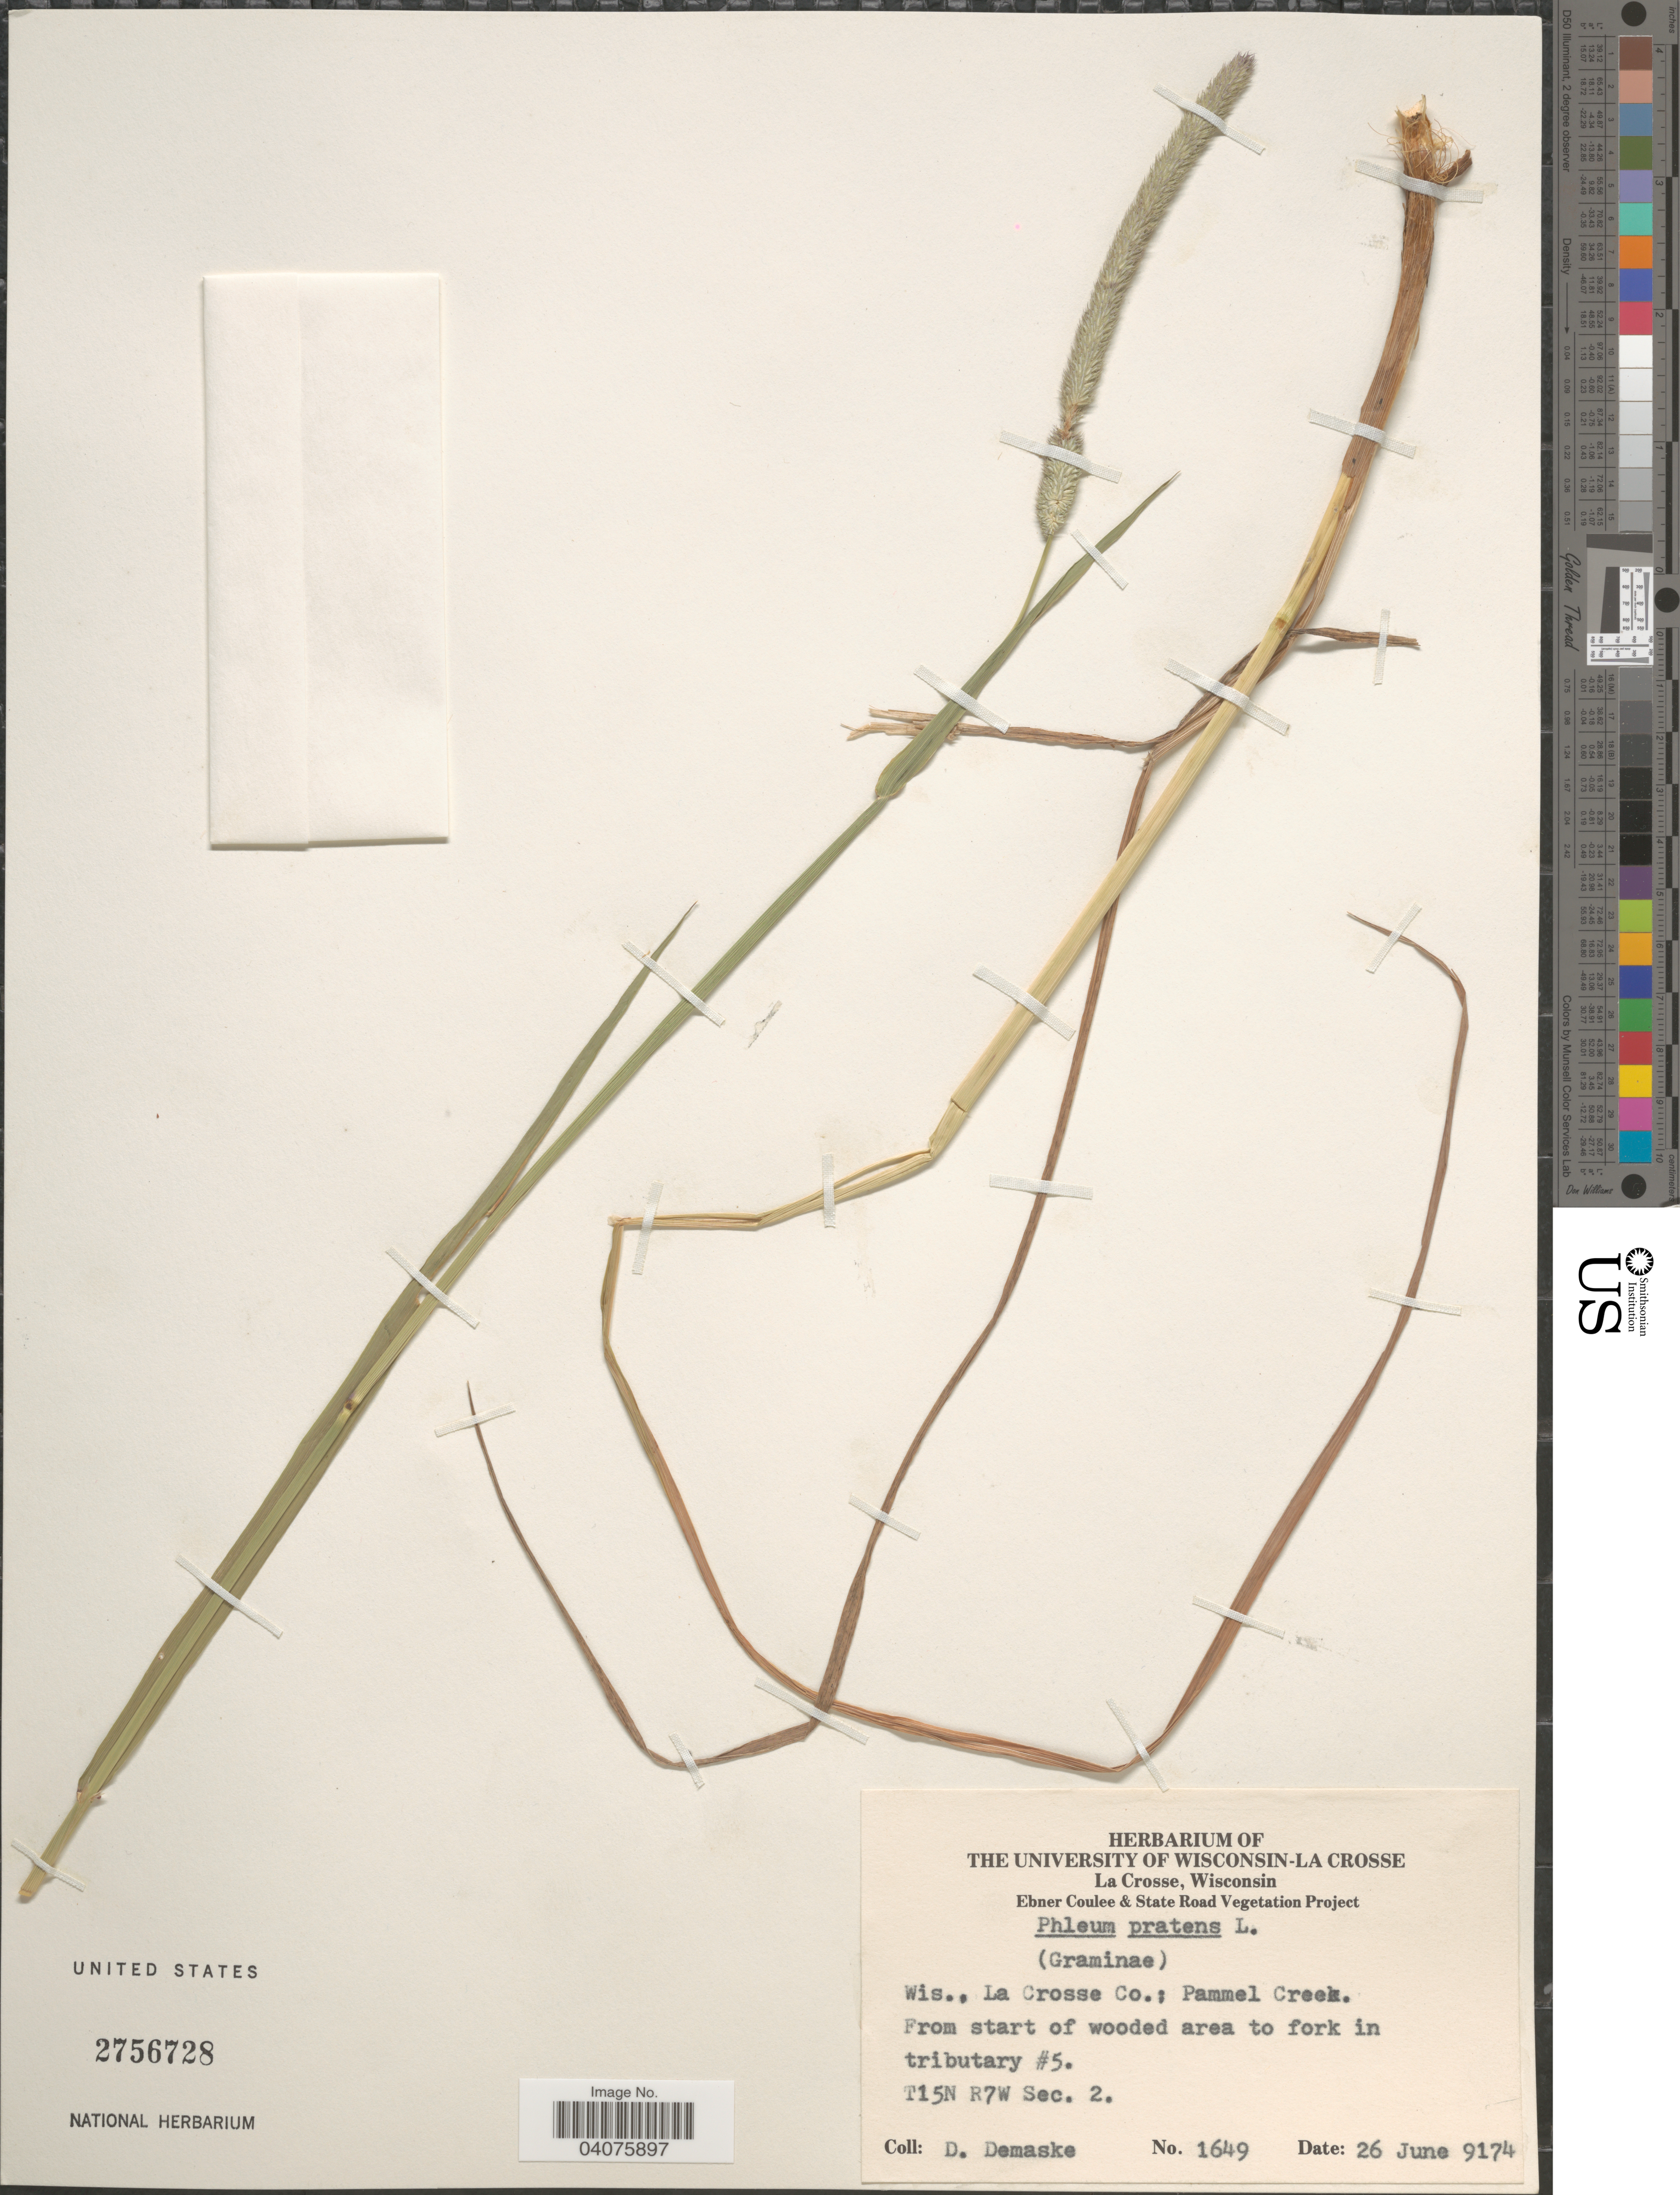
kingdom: Plantae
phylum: Tracheophyta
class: Liliopsida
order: Poales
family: Poaceae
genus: Phleum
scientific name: Phleum pratense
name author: L.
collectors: D. Demaske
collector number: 1649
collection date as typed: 26 June 9174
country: United States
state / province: Wisconsin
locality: La Crosse Co.; Pammel Creek. From start of wooded area to fork in tributary #5. T15N R7W Sec. 2.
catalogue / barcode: US 2756728